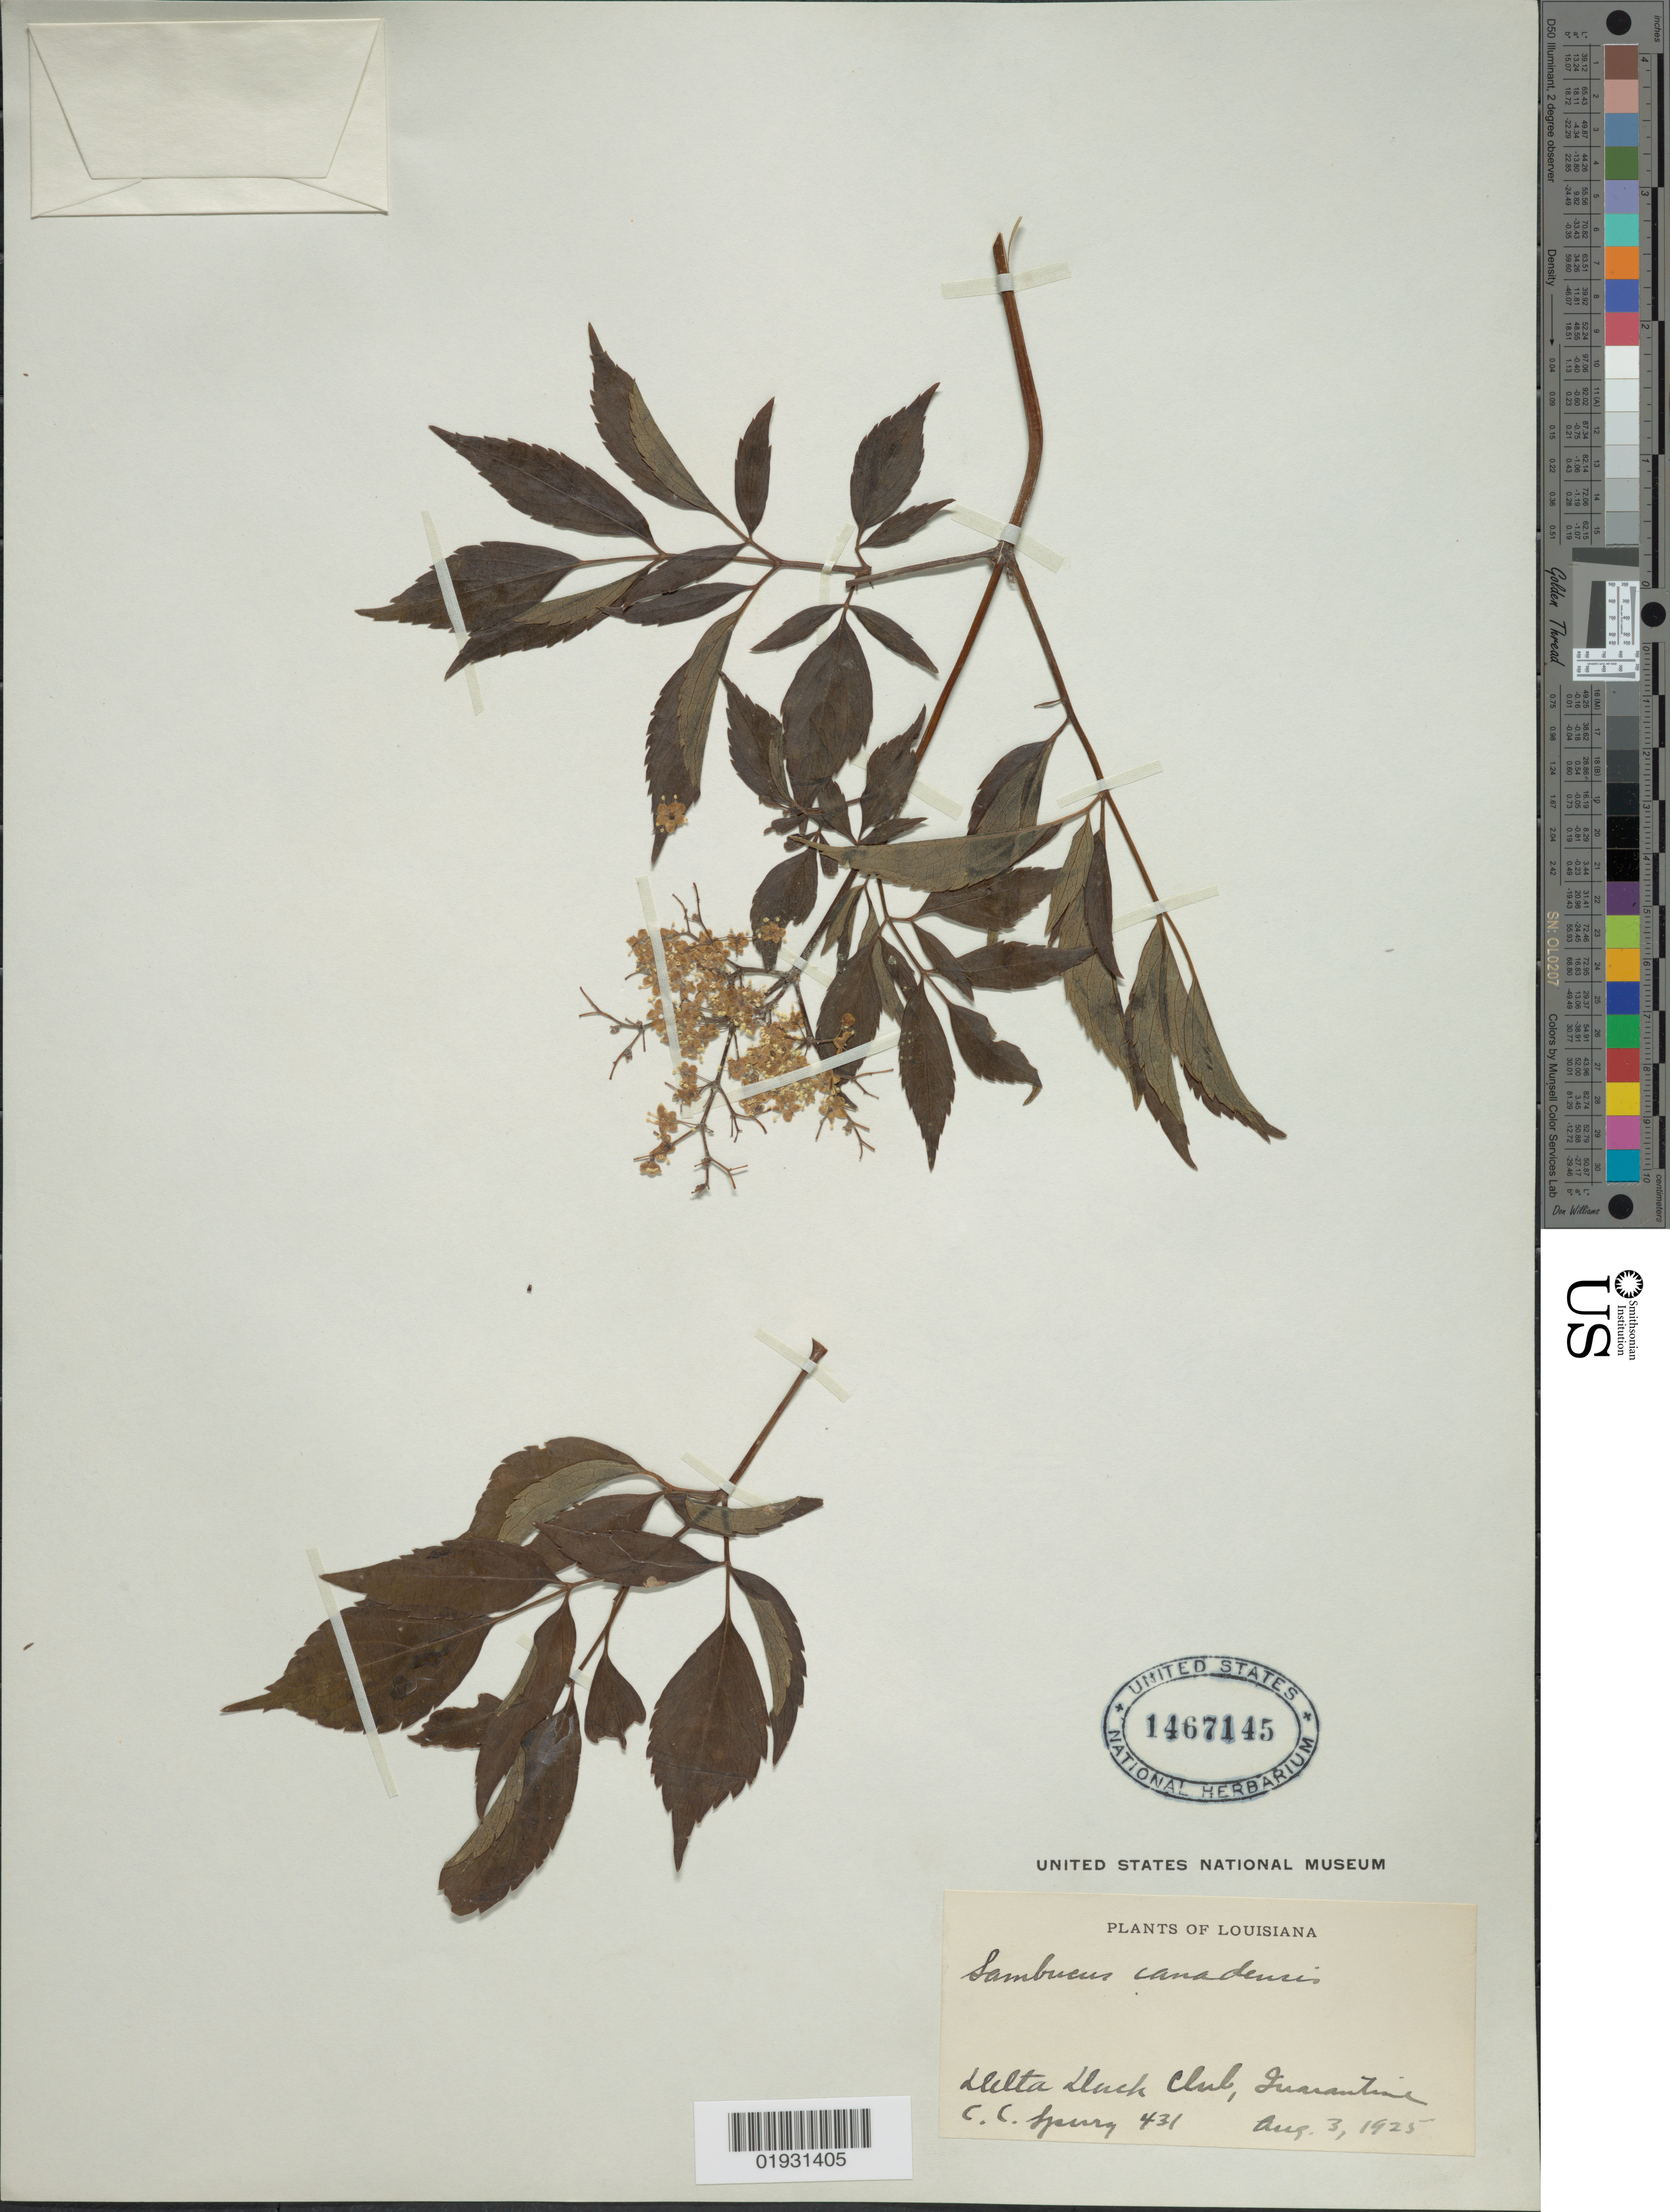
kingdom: Plantae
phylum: Tracheophyta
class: Magnoliopsida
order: Dipsacales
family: Viburnaceae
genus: Sambucus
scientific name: Sambucus simpsonii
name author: Rehder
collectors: C. Spury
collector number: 431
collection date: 1925-08-03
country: United States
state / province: Louisiana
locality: Delta Duck Club, Quarantine.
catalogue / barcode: US 1467145